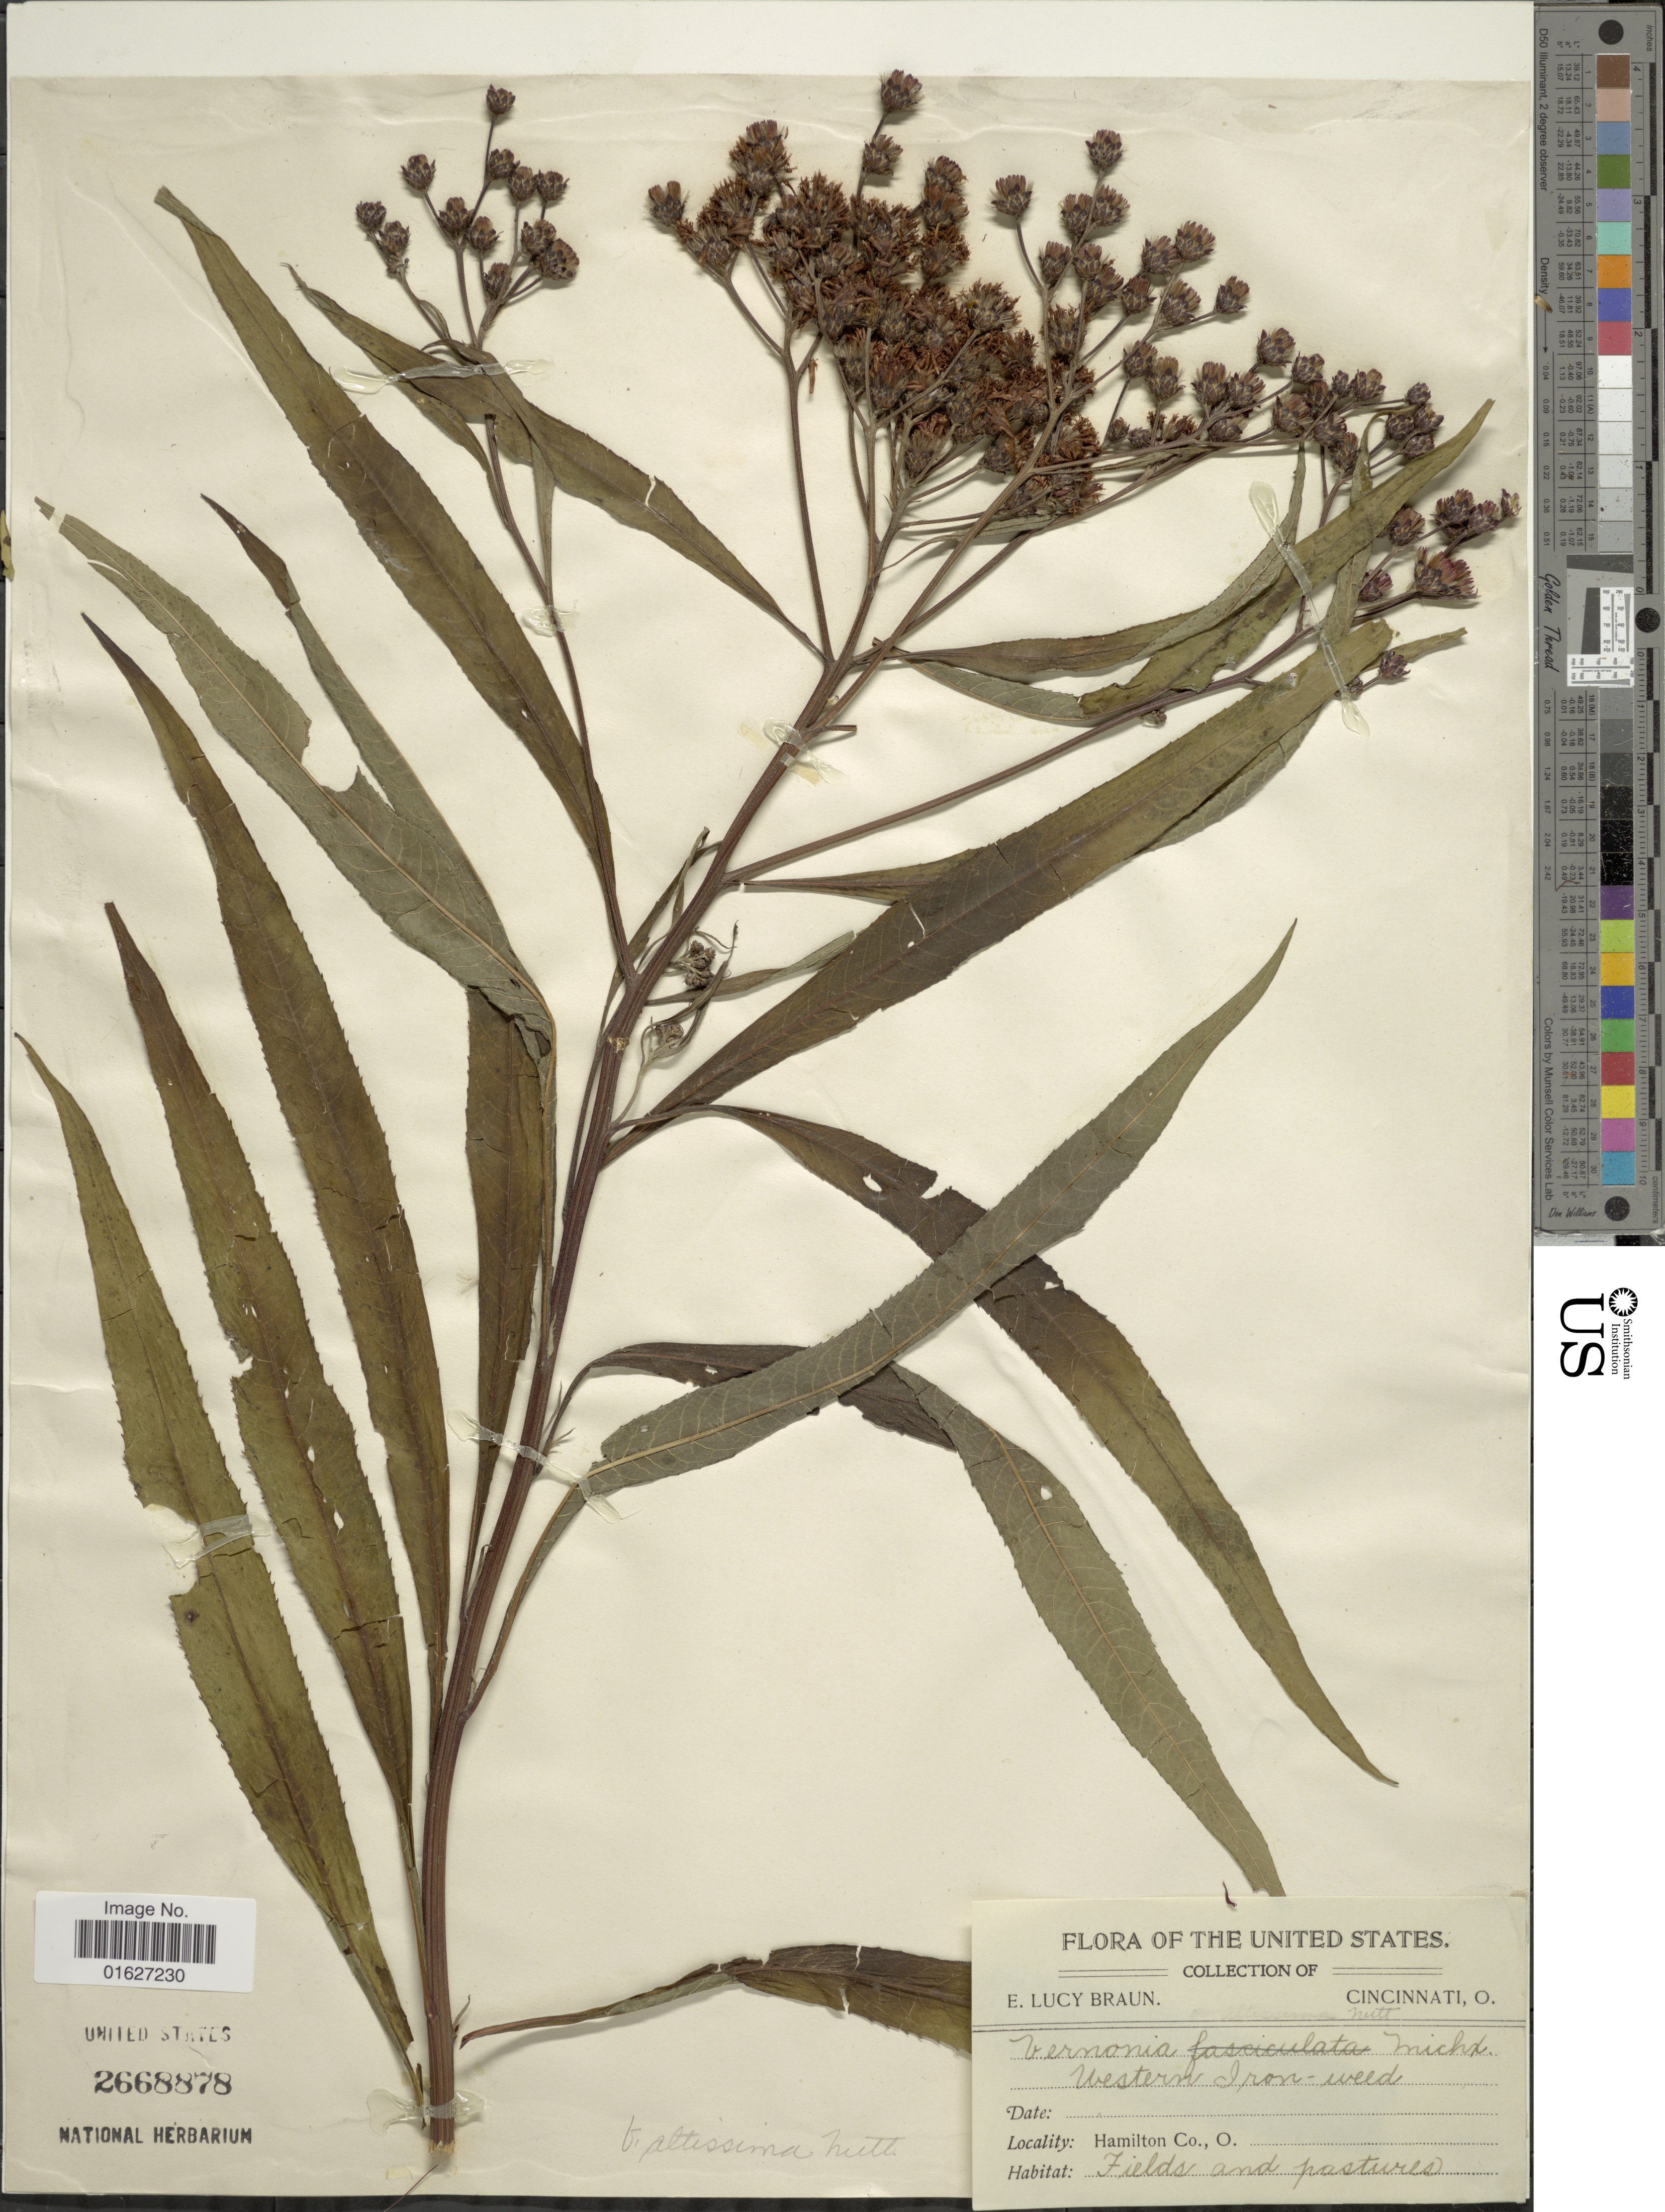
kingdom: Plantae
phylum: Tracheophyta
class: Magnoliopsida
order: Asterales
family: Asteraceae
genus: Vernonia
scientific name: Vernonia gigantea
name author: (Walter) Trel.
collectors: E. L. Braun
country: United States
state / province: Ohio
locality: Hamilton Co.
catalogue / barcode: US 2668878